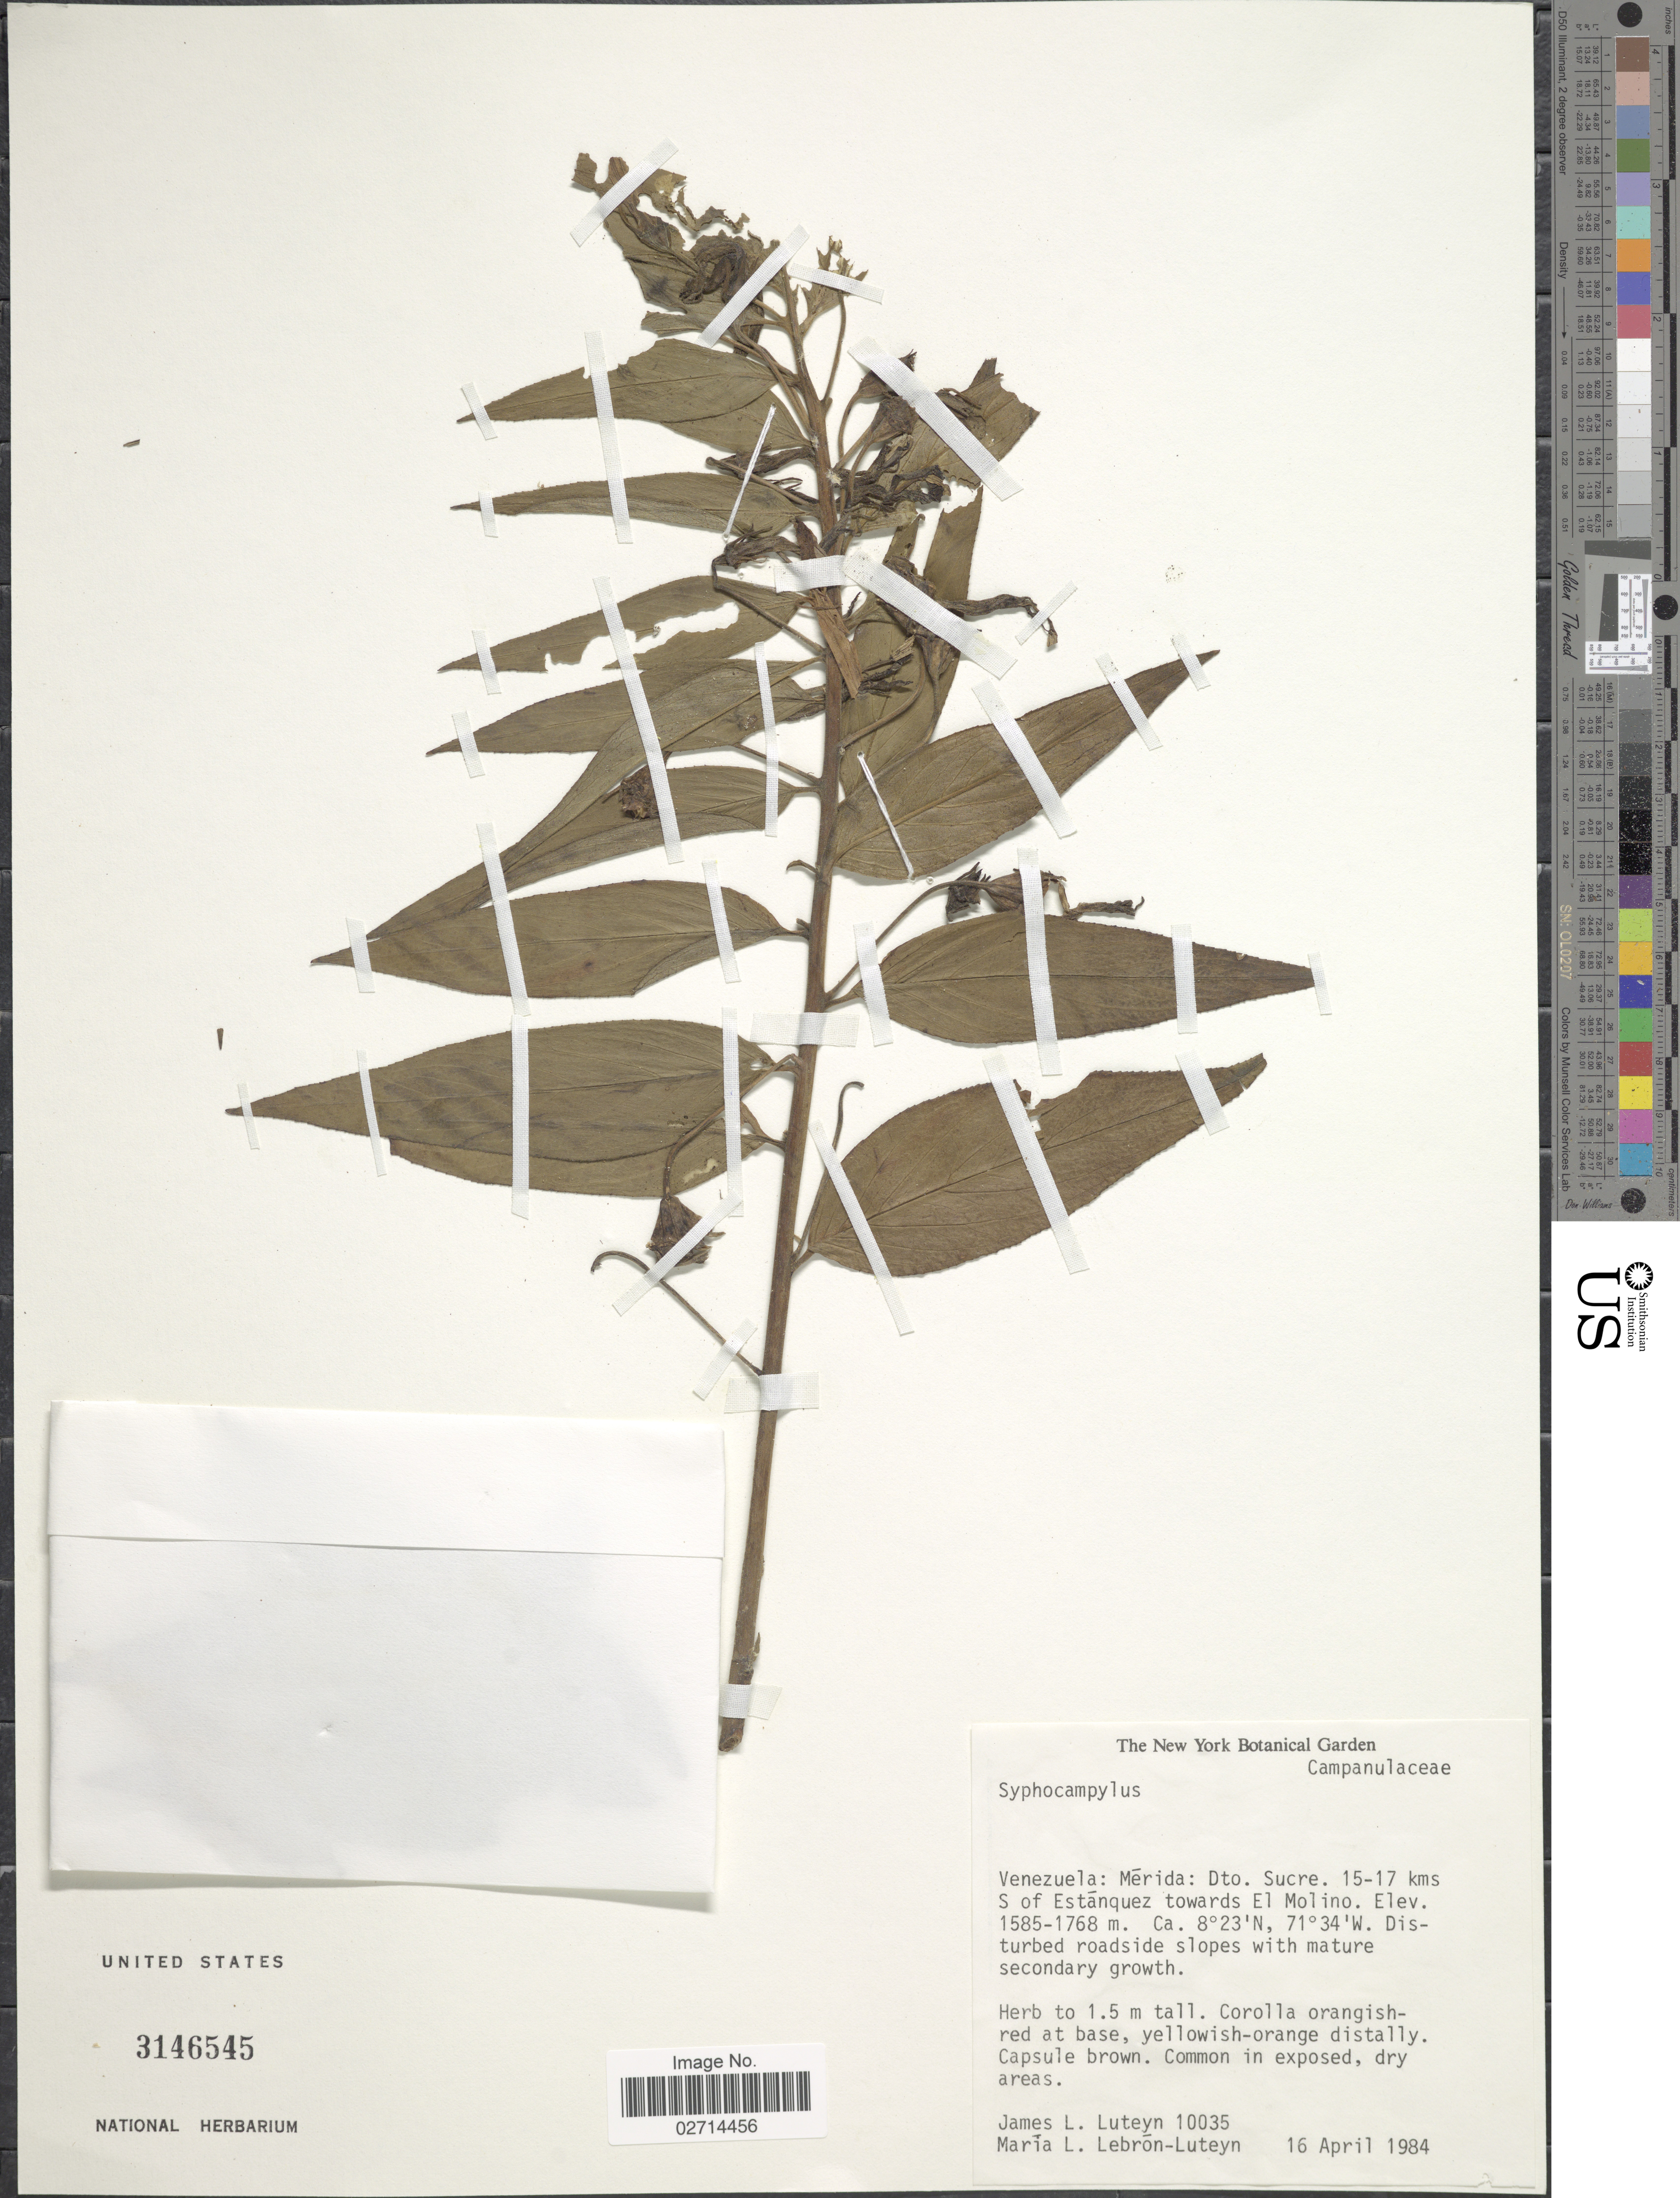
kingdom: Plantae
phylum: Tracheophyta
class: Magnoliopsida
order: Asterales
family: Campanulaceae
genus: Siphocampylus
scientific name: Siphocampylus sp.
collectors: J. L. Luteyn & M. L. Lebrón-Luteyn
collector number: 10035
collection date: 1984-04-16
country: Venezuela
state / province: Mérida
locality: Dto. Sucre, 15-17 kms S of Estanquez towards El Molino, disturbed roadside slopes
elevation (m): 1585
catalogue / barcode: US 3146545